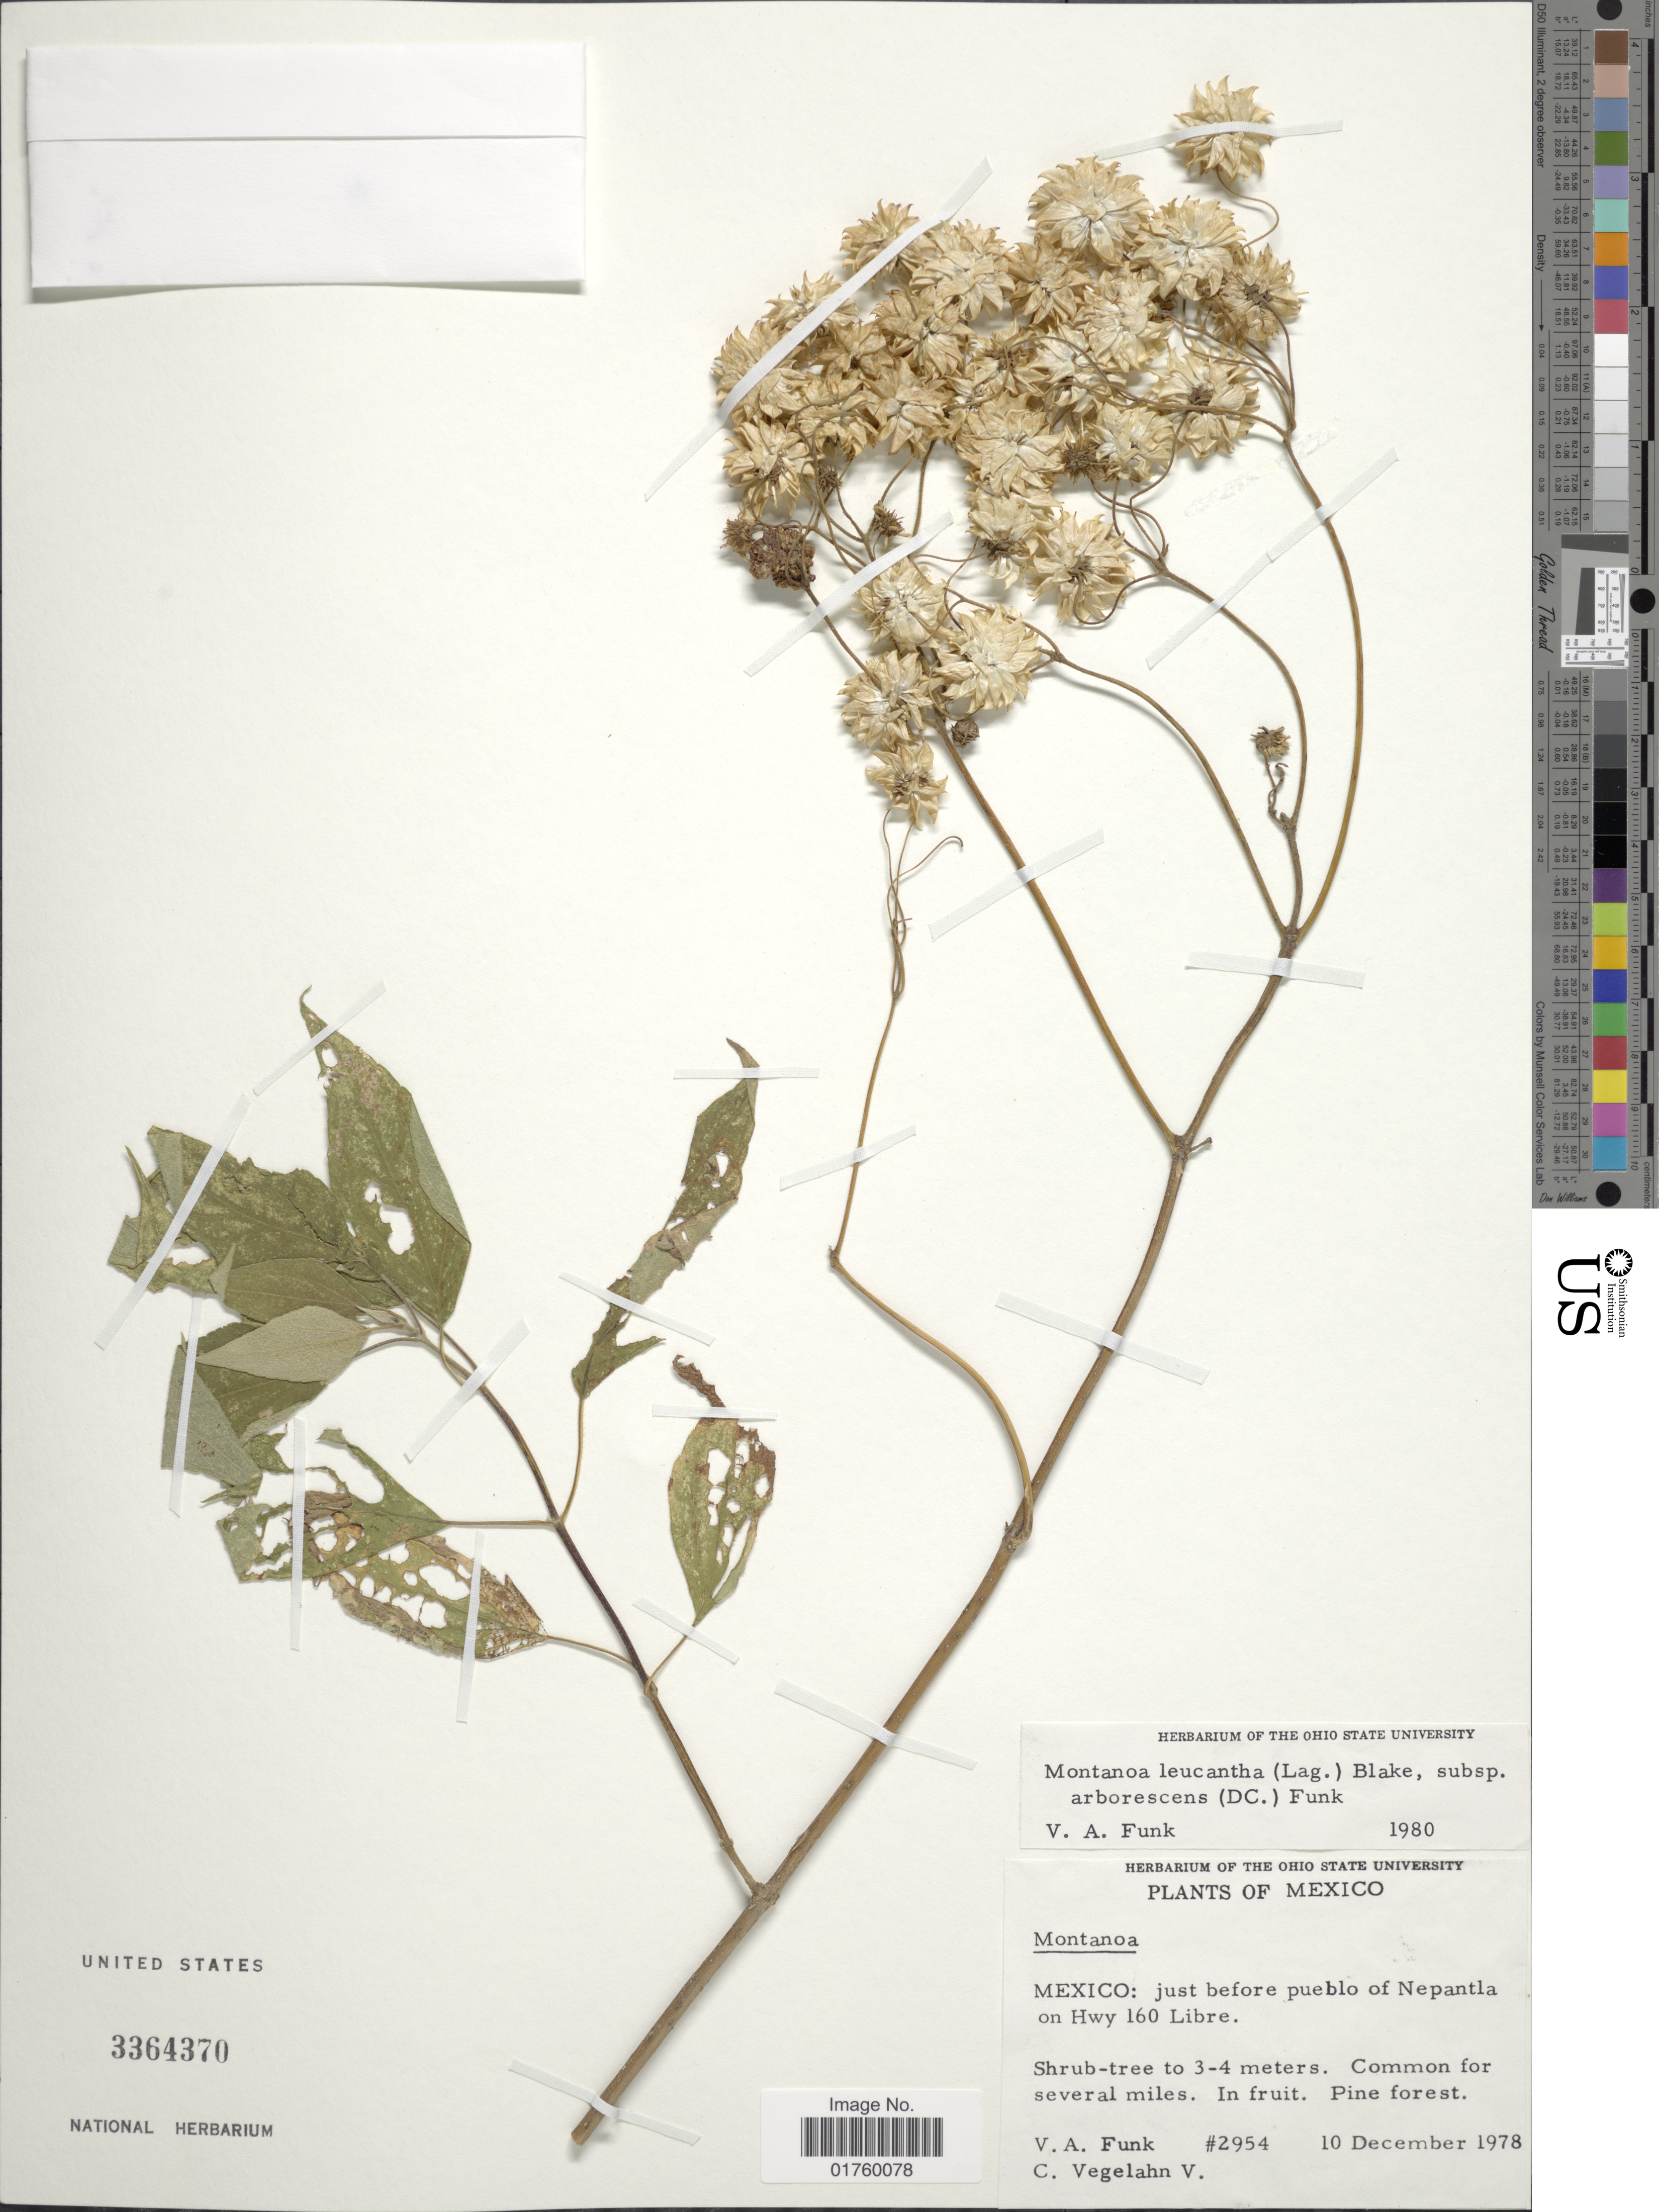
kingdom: Plantae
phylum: Tracheophyta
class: Magnoliopsida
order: Asterales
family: Asteraceae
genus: Montanoa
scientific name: Montanoa leucantha subsp. arborescens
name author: (DC.) V.A. Funk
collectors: V. Funk & C. Vegelahn V.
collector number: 2954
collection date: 1978-12-10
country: Mexico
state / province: México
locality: Just before pueblo of Nepantla on Hwy 160 Libre.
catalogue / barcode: US 3364370